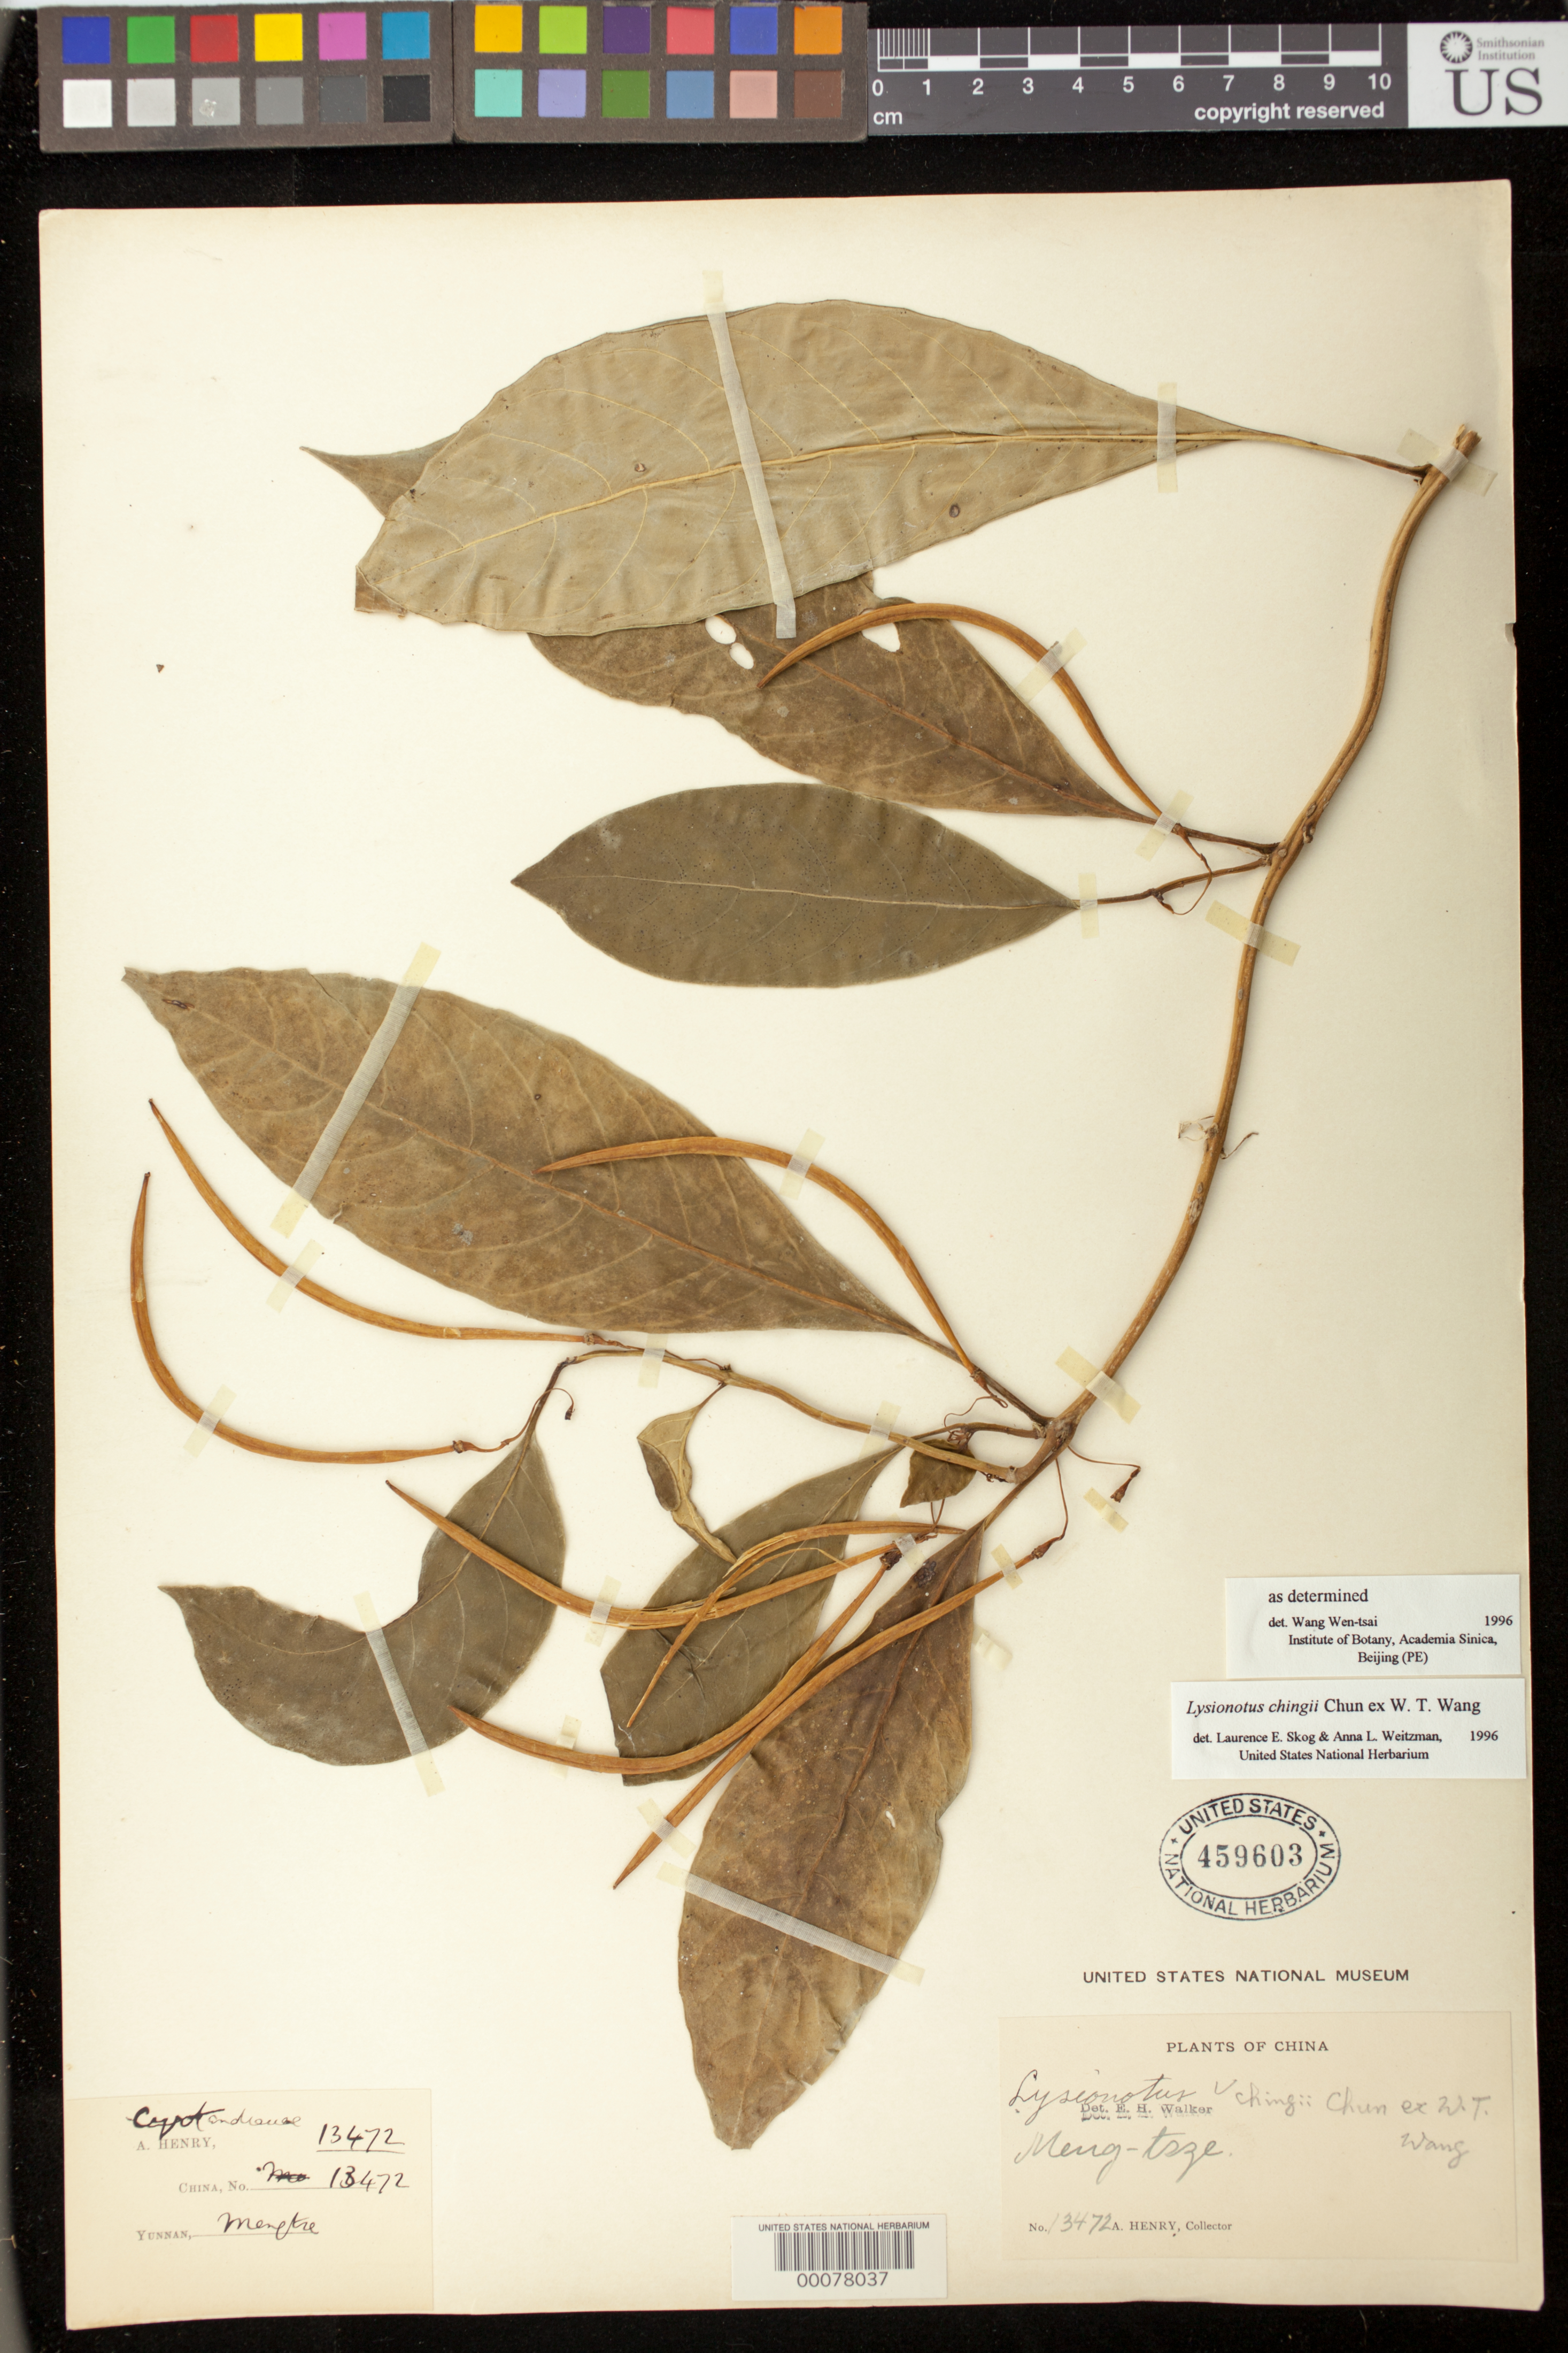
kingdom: Plantae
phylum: Tracheophyta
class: Magnoliopsida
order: Lamiales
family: Gesneriaceae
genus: Lysionotus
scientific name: Lysionotus chingii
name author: Chun ex W.T. Wang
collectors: A. Henry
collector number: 13472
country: China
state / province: Yunnan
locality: Meng-tsze.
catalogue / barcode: US 459603